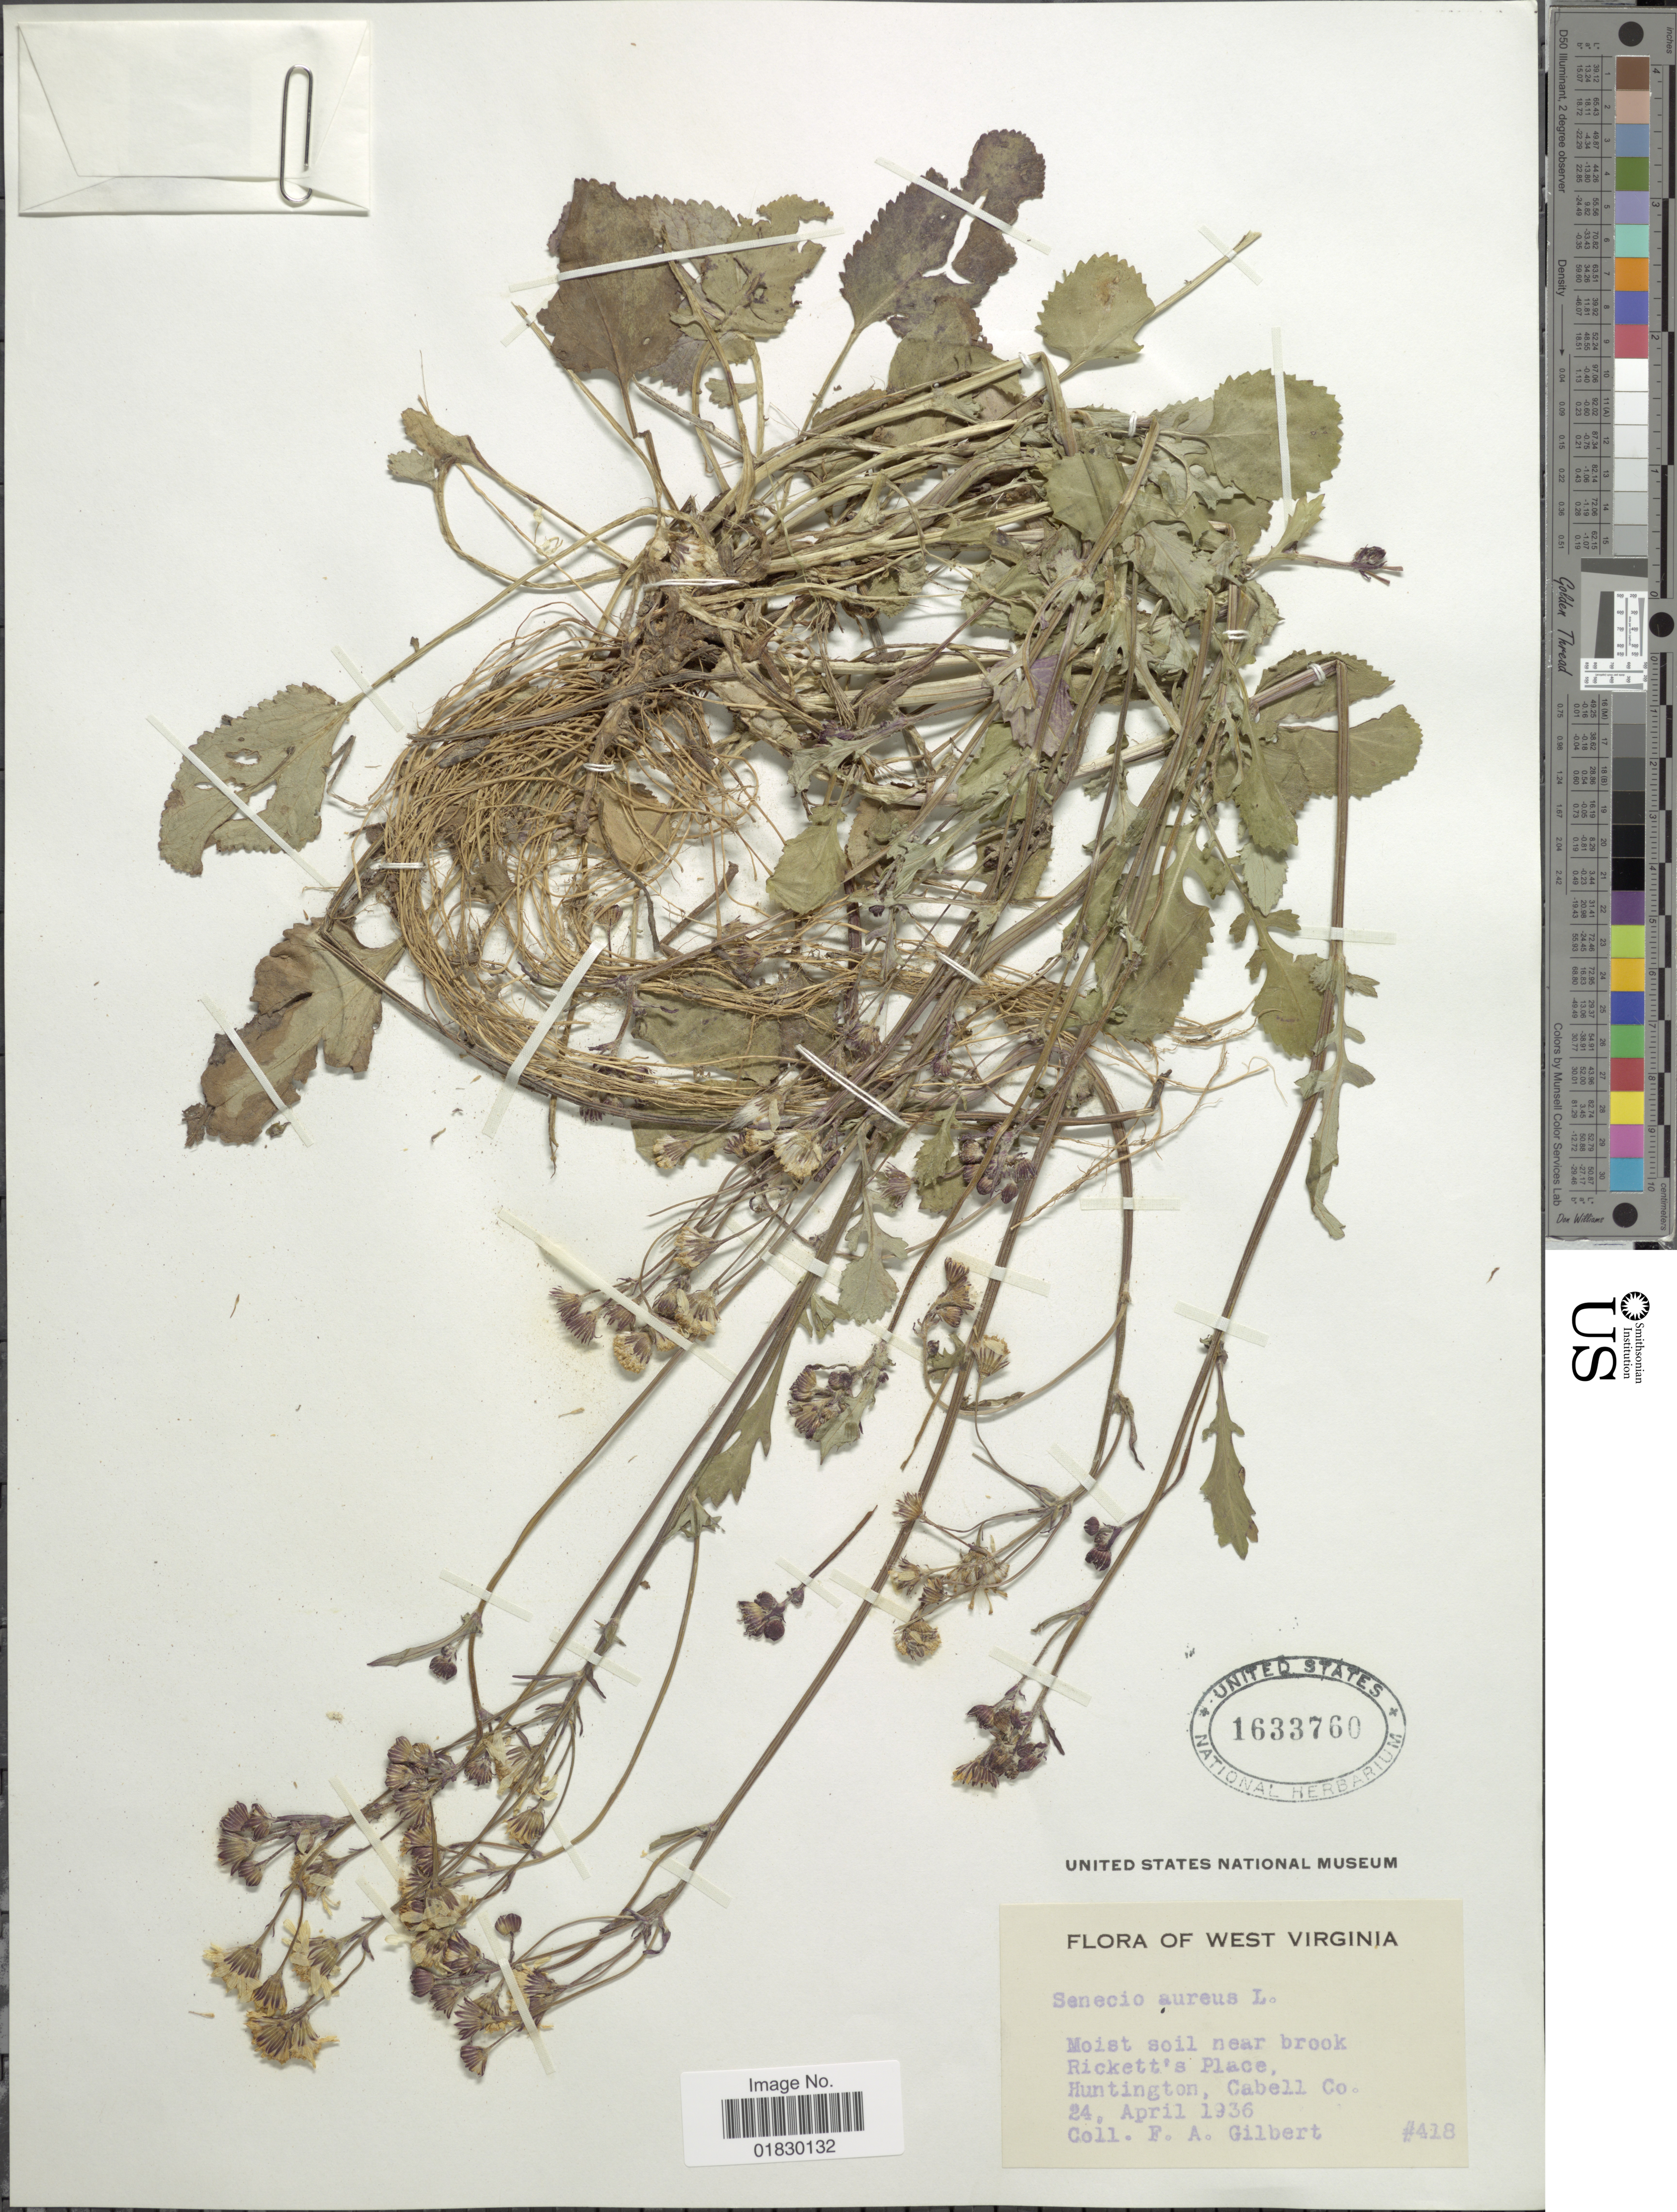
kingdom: Plantae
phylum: Tracheophyta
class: Magnoliopsida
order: Asterales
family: Asteraceae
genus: Packera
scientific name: Packera aurea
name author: (L.) Á. Löve & D. Löve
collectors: F. A. Gilbert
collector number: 418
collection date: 1936-04-24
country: United States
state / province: West Virginia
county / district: Cabell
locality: West Virginia, Rickett's Place, Huntington Cabell Co.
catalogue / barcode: US 1633760